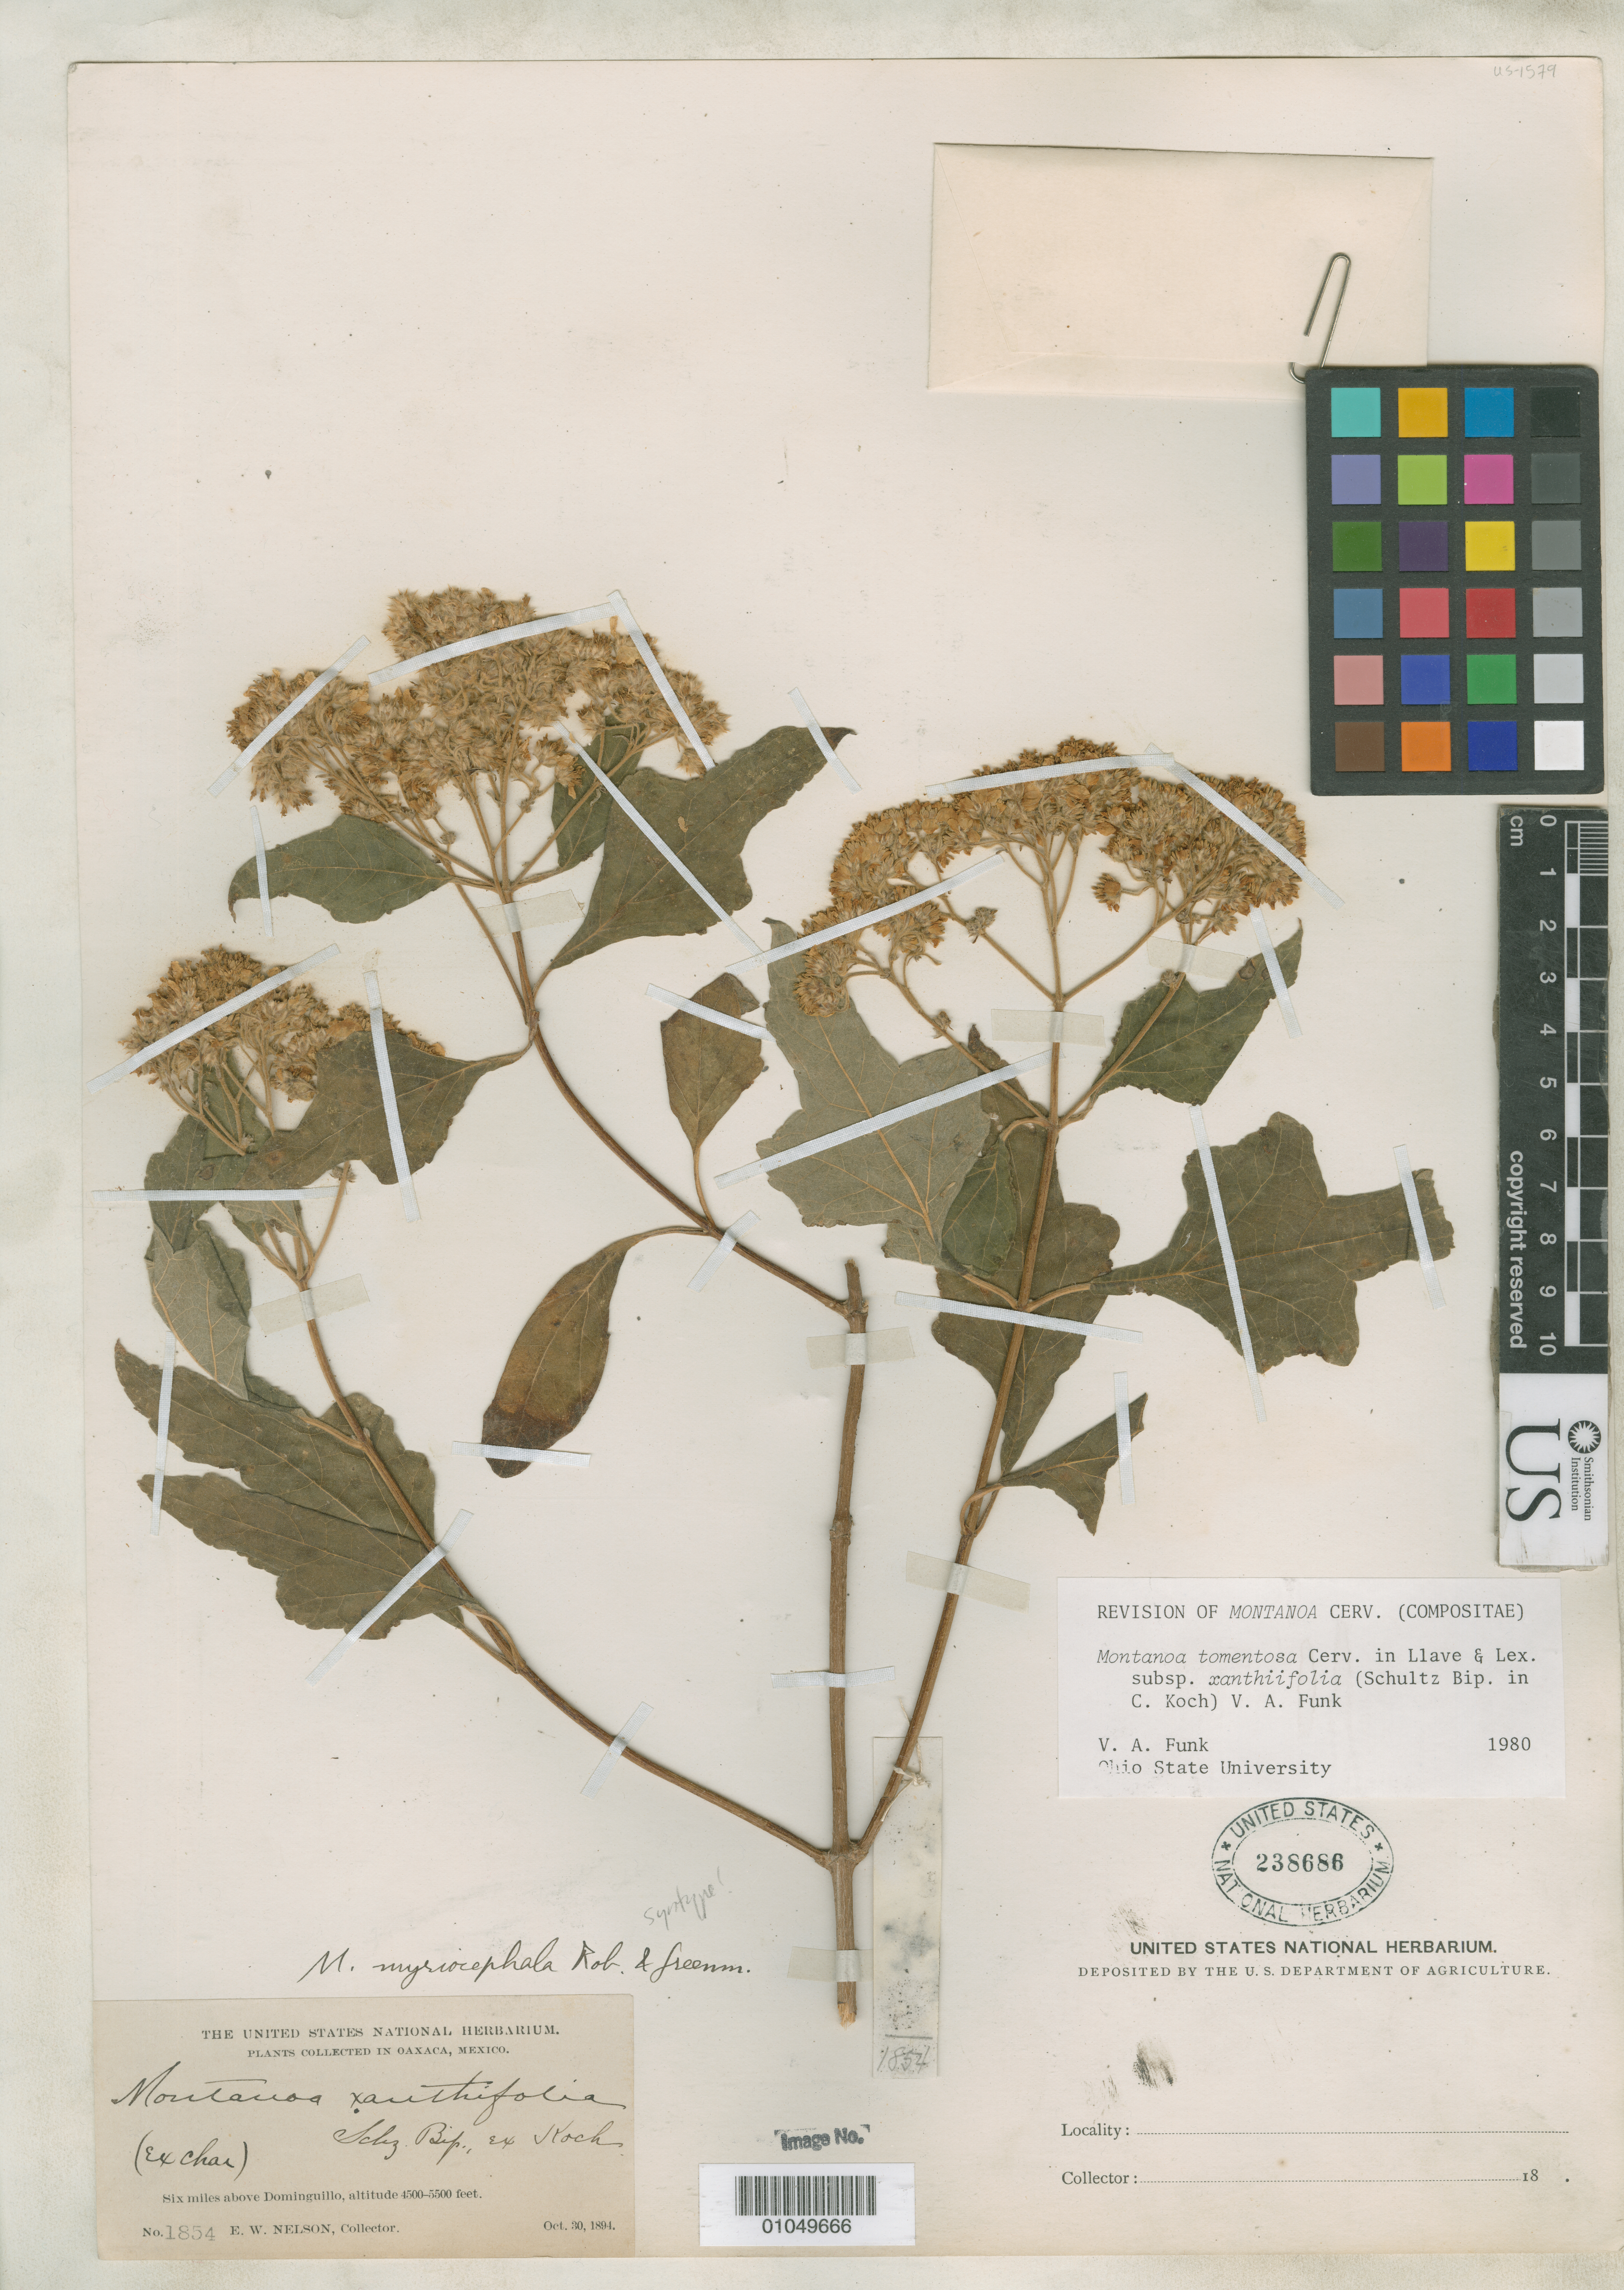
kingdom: Plantae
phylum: Tracheophyta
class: Magnoliopsida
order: Asterales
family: Asteraceae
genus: Montanoa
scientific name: Montanoa myriocephala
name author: B.L. Rob. & Greenm.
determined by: Funk, Vicki A., (BOT), Smithsonian Institution - National Museum of Natural History (UNITED STATES)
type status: Syntype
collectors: E. W. Nelson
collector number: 1854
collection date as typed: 30 Oct 1894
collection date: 1894-10-30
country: Mexico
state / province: Oaxaca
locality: Six miles above Dominguillo.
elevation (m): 1372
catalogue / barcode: US 238686